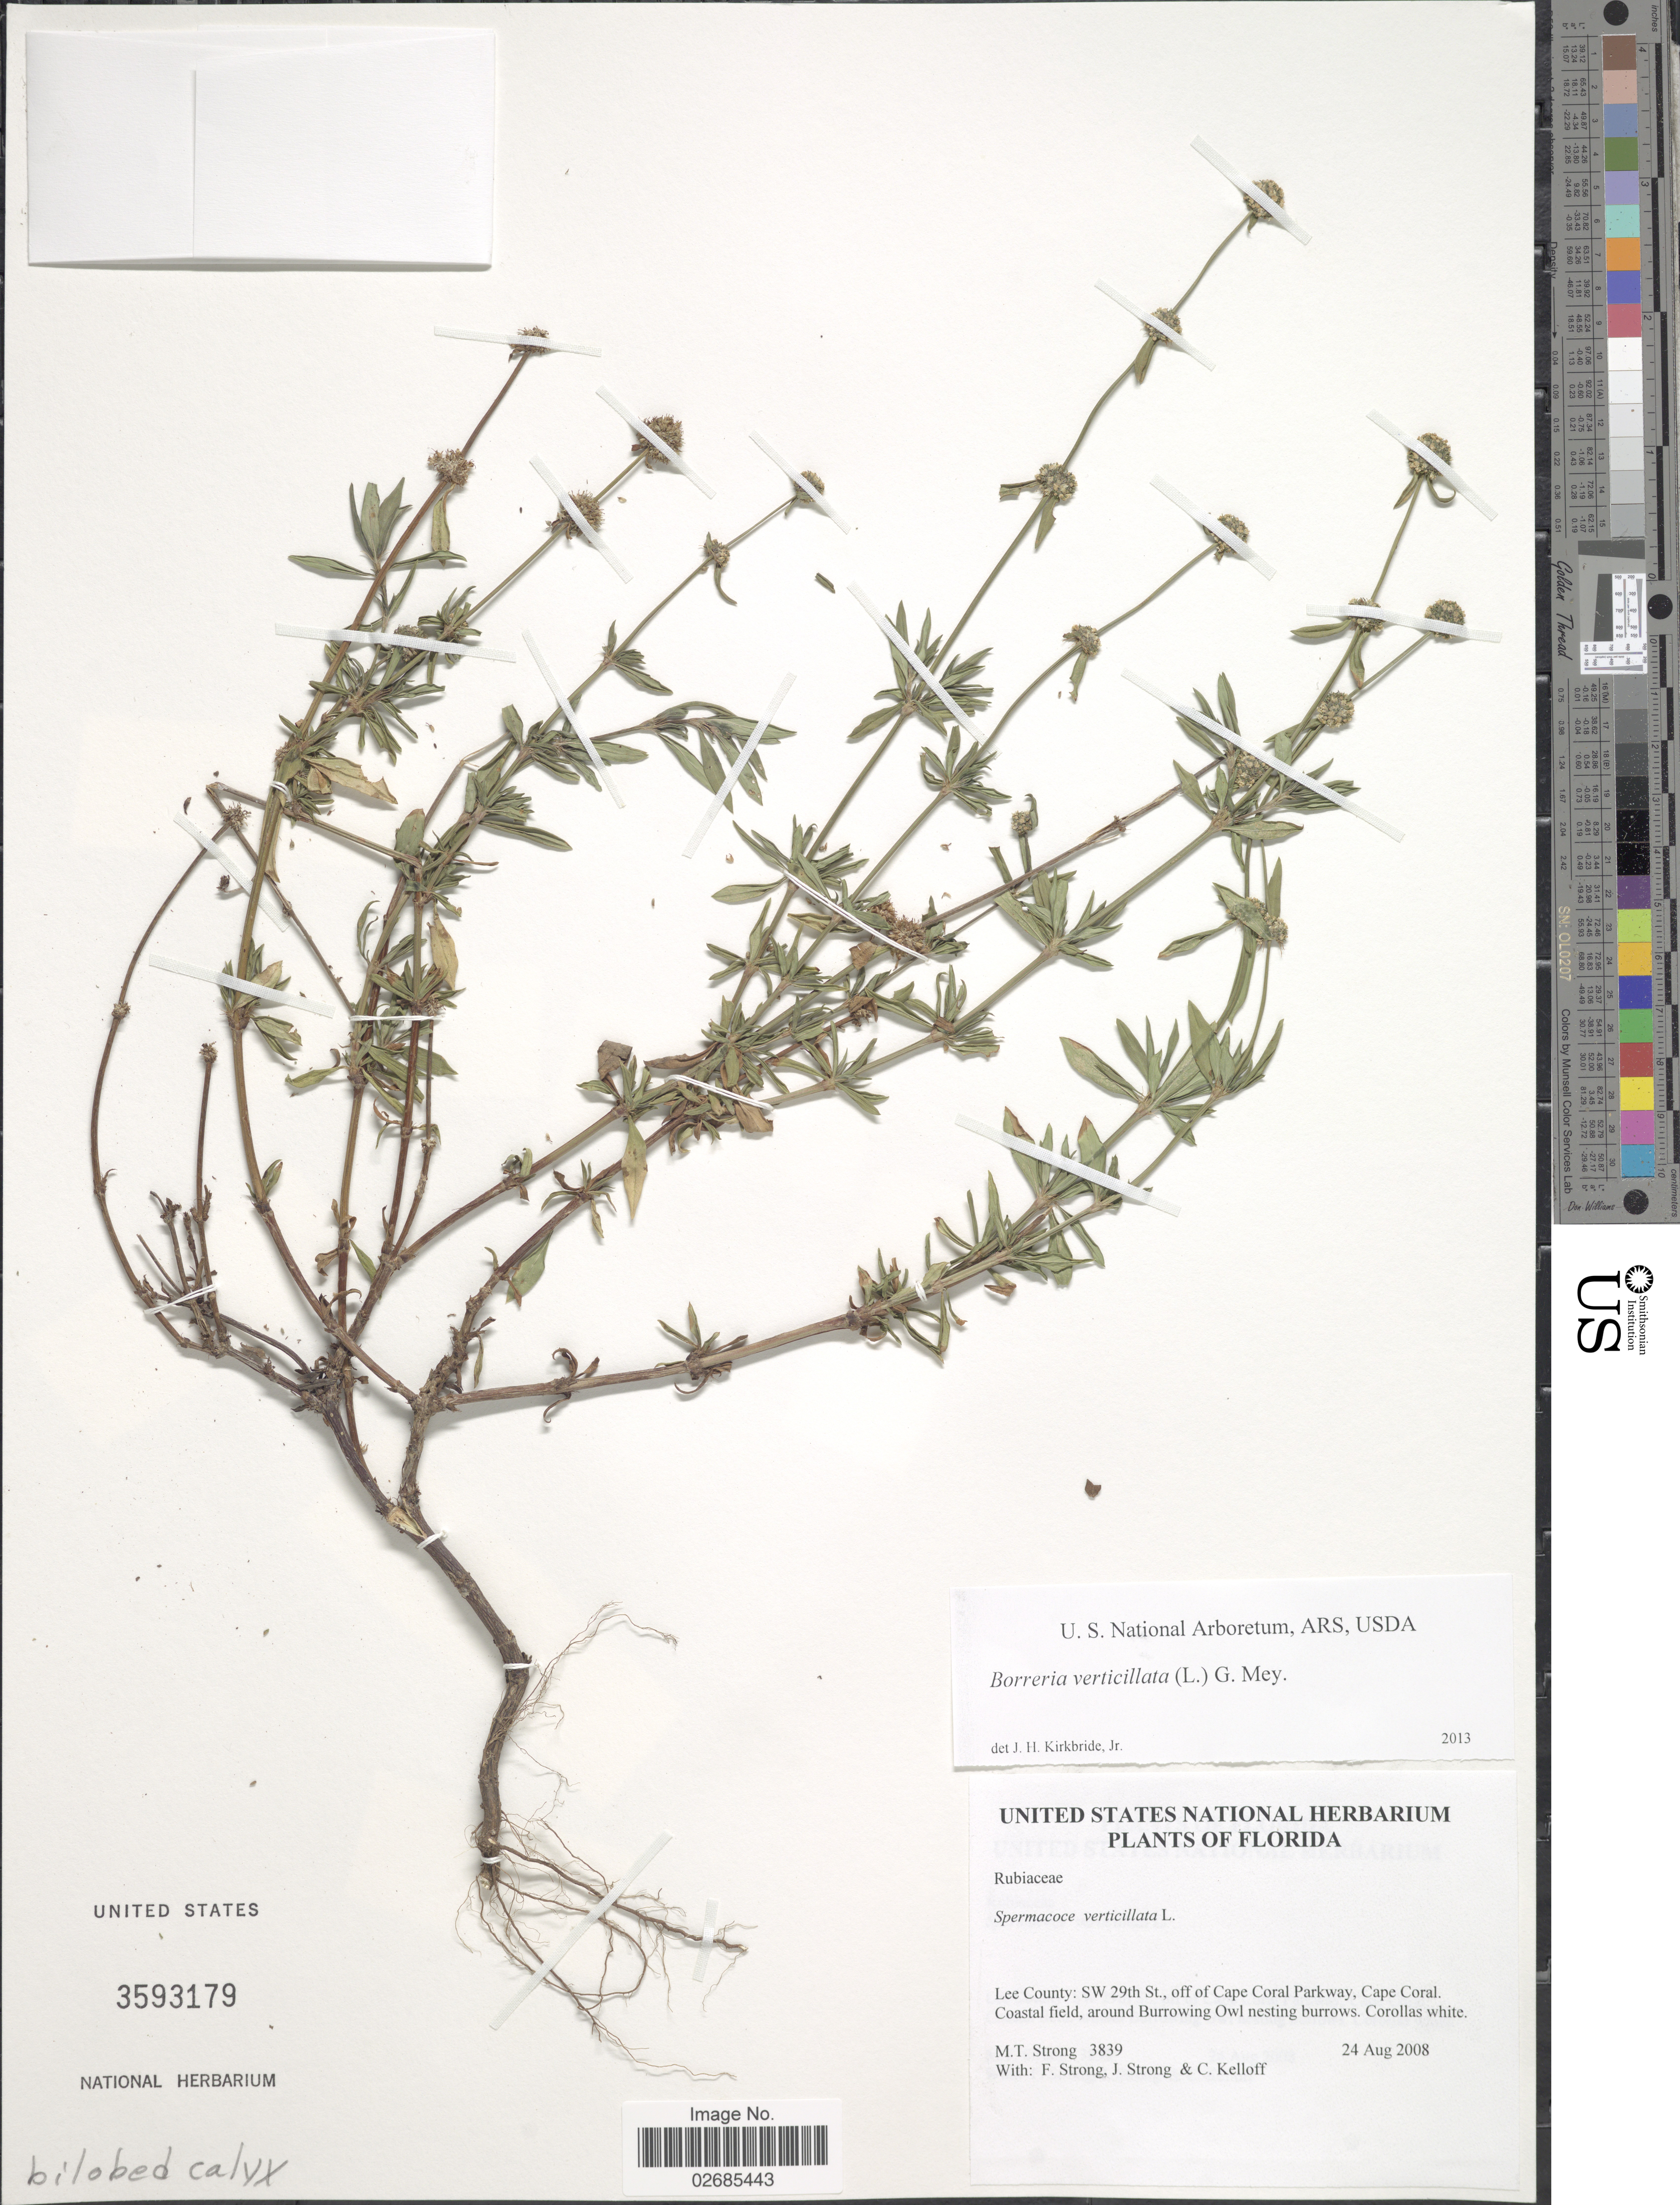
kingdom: Plantae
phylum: Tracheophyta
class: Magnoliopsida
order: Gentianales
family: Rubiaceae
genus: Borreria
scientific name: Borreria verticillata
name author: (L.) G. Mey.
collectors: M. T. Strong, F. Strong, J. Strong & C. L. Kelloff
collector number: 3839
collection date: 2008-08-24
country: United States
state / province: Florida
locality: Lee County: SW 29th St., off of Cape Coral Parkway, Cape Coral, Coastal field, around Burrowing Owl nesting burrows.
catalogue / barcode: US 3593179